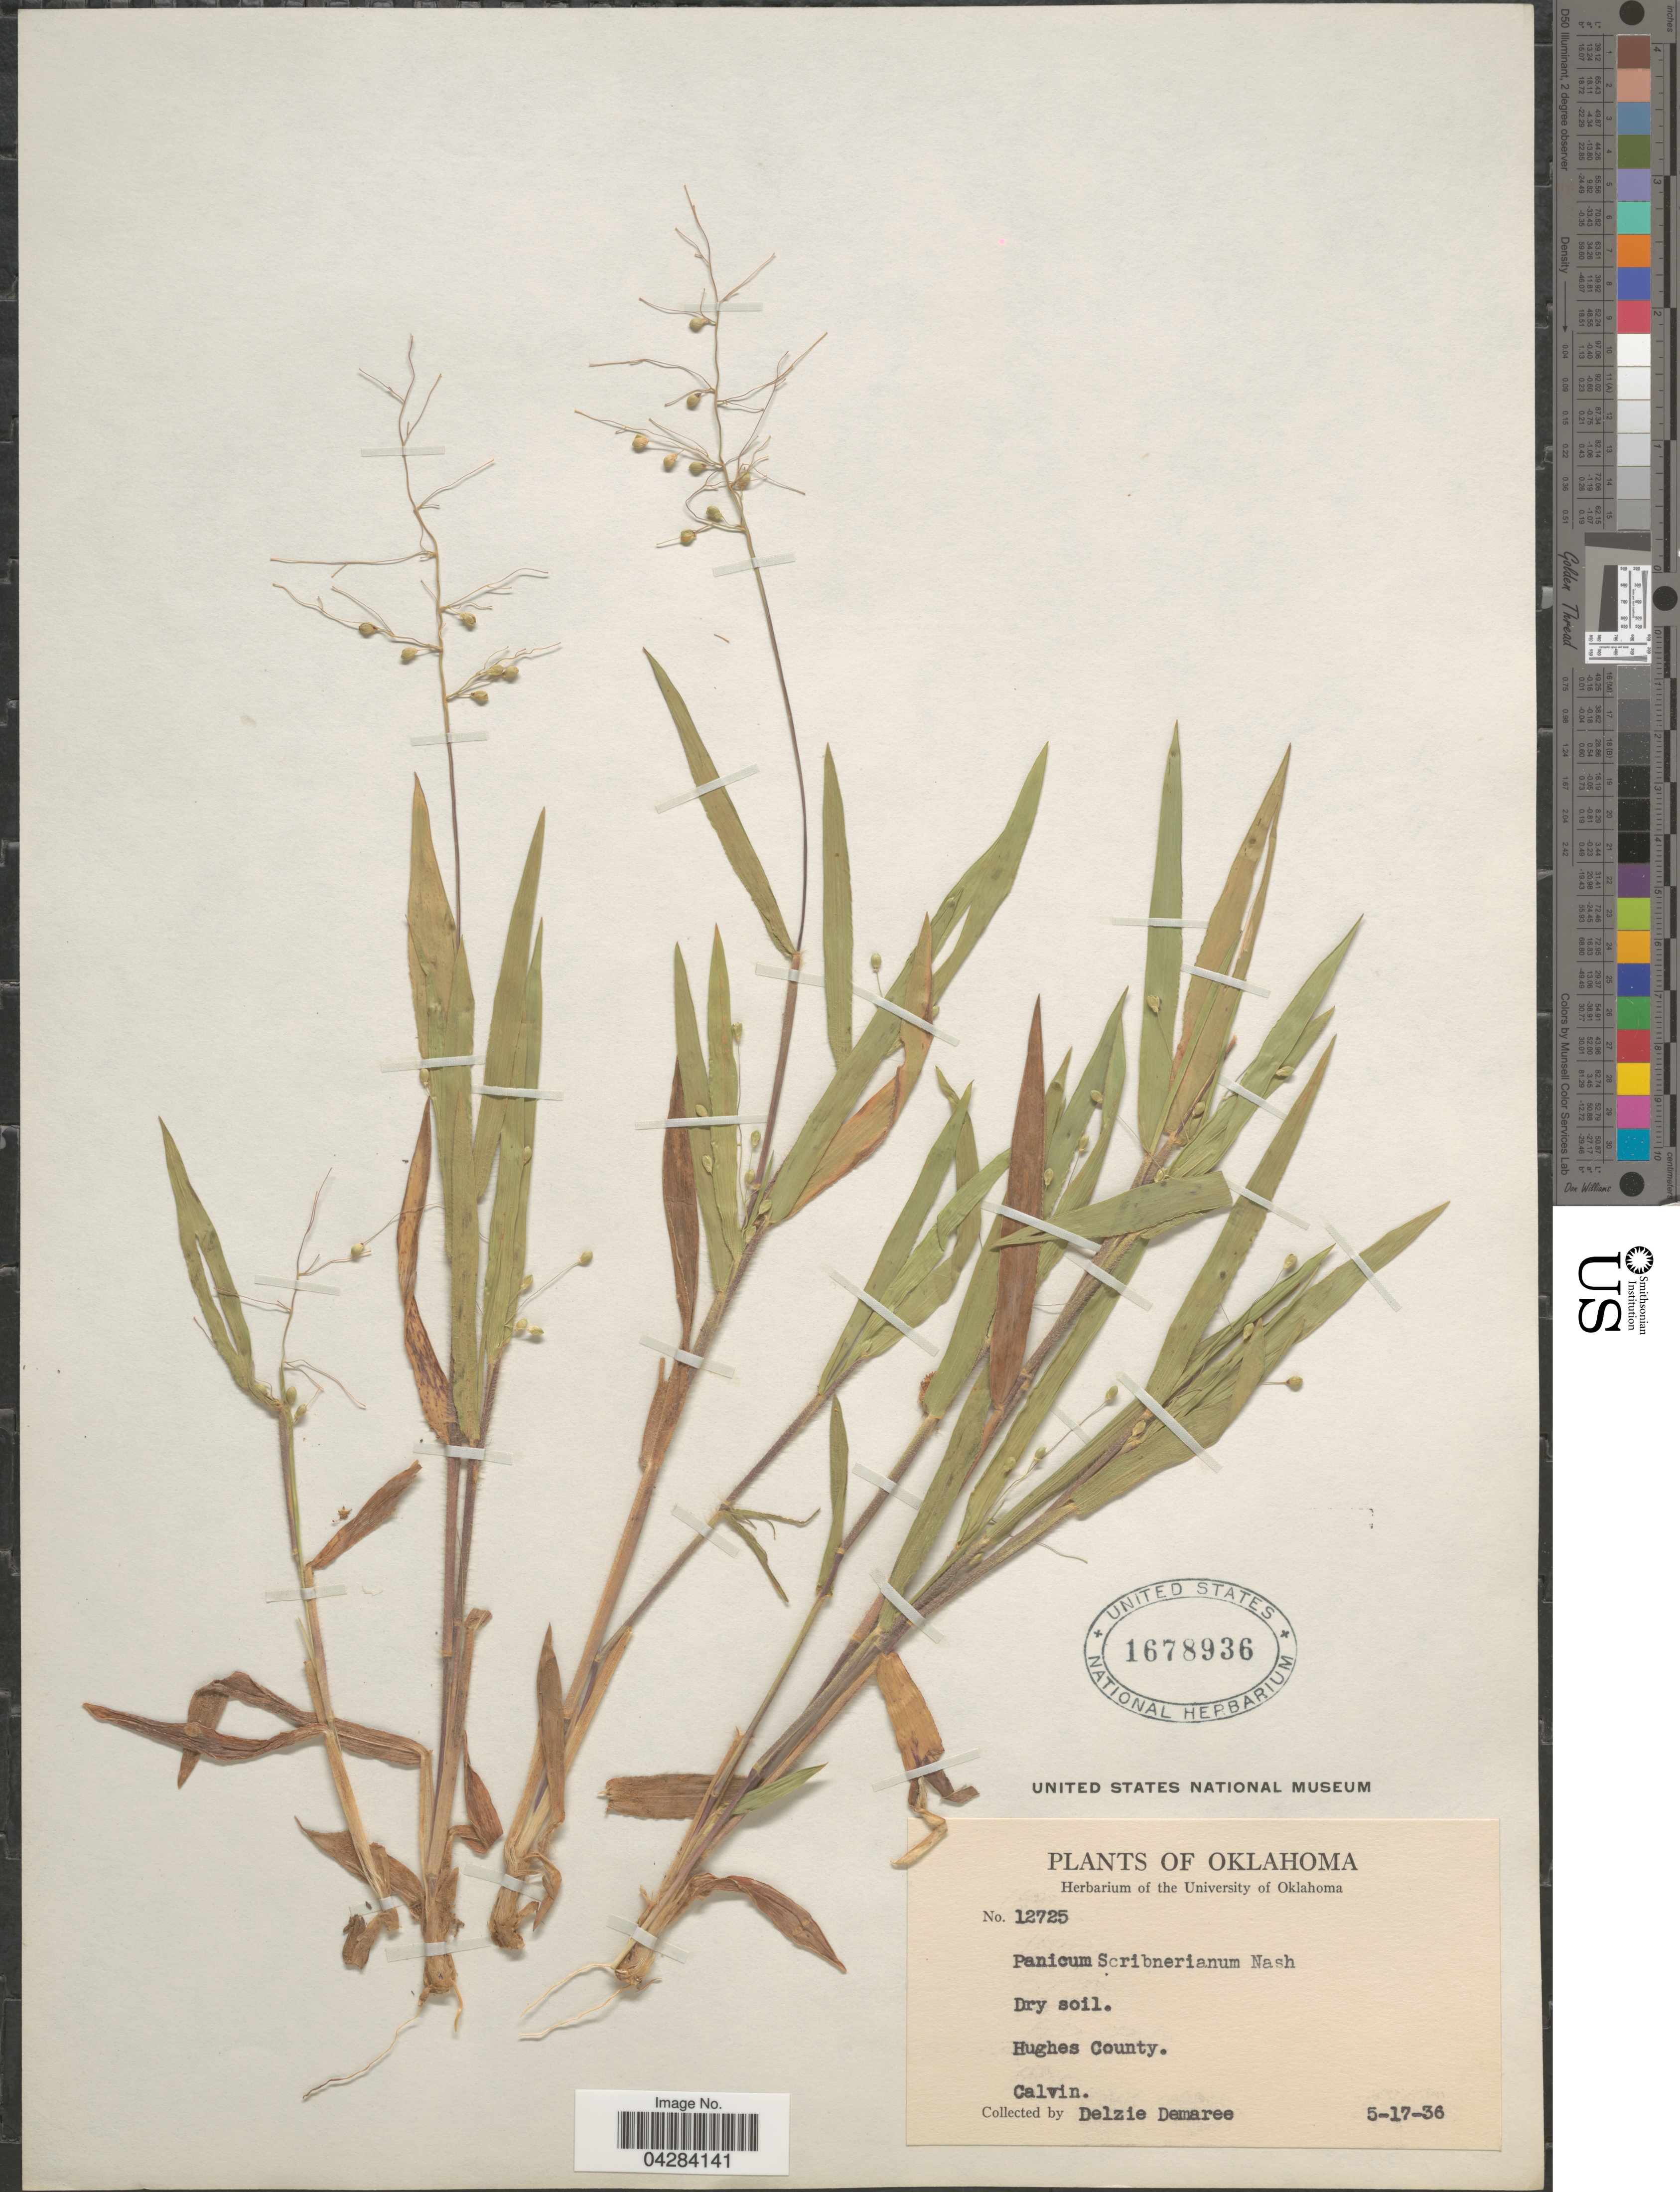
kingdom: Plantae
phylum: Tracheophyta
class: Liliopsida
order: Poales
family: Poaceae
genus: Dichanthelium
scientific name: Dichanthelium oligosanthes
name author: (Schult.) Gould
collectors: D. Demaree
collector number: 12725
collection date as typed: Transcribed d/m/y: 17/5/36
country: United States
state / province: Oklahoma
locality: Hughes County. Calvin.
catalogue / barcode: US 1678936